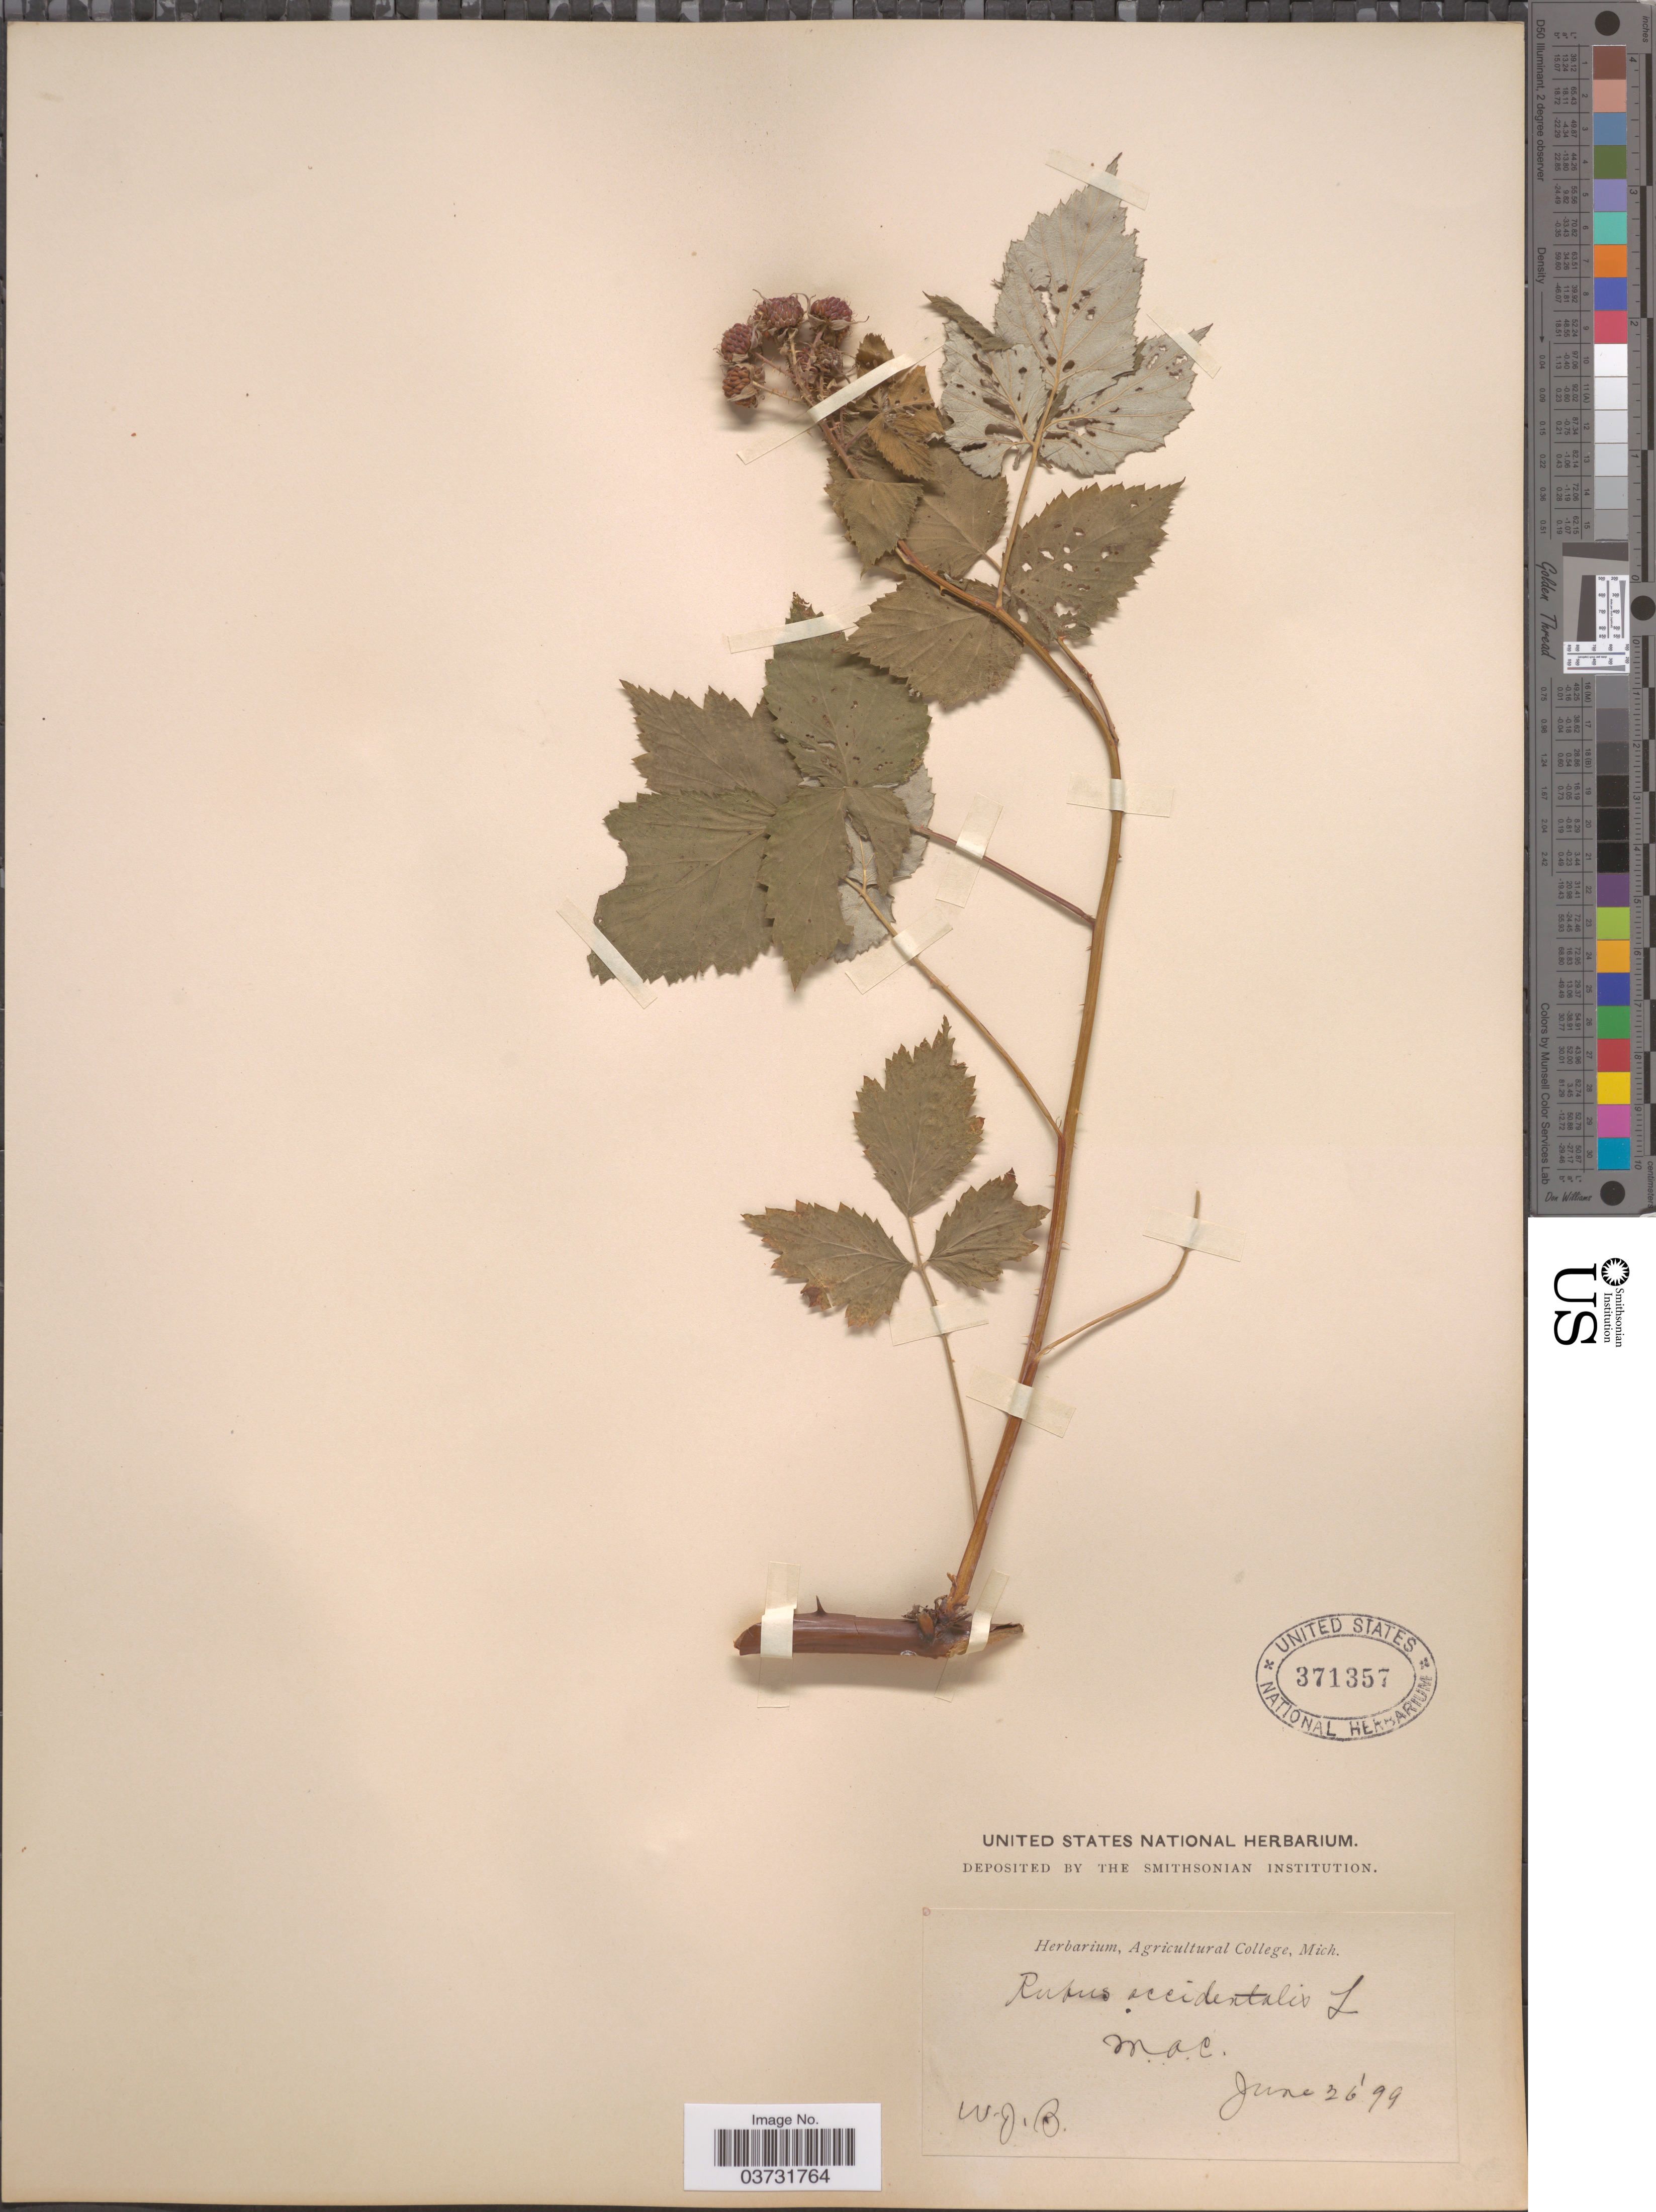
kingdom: Plantae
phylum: Tracheophyta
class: Magnoliopsida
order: Rosales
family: Rosaceae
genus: Rubus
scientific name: Rubus occidentalis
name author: L.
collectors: W.J.B.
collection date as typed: Transcribed d/m/y: 26/6/99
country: United States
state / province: Michigan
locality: M.A.C.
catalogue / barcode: US 371357